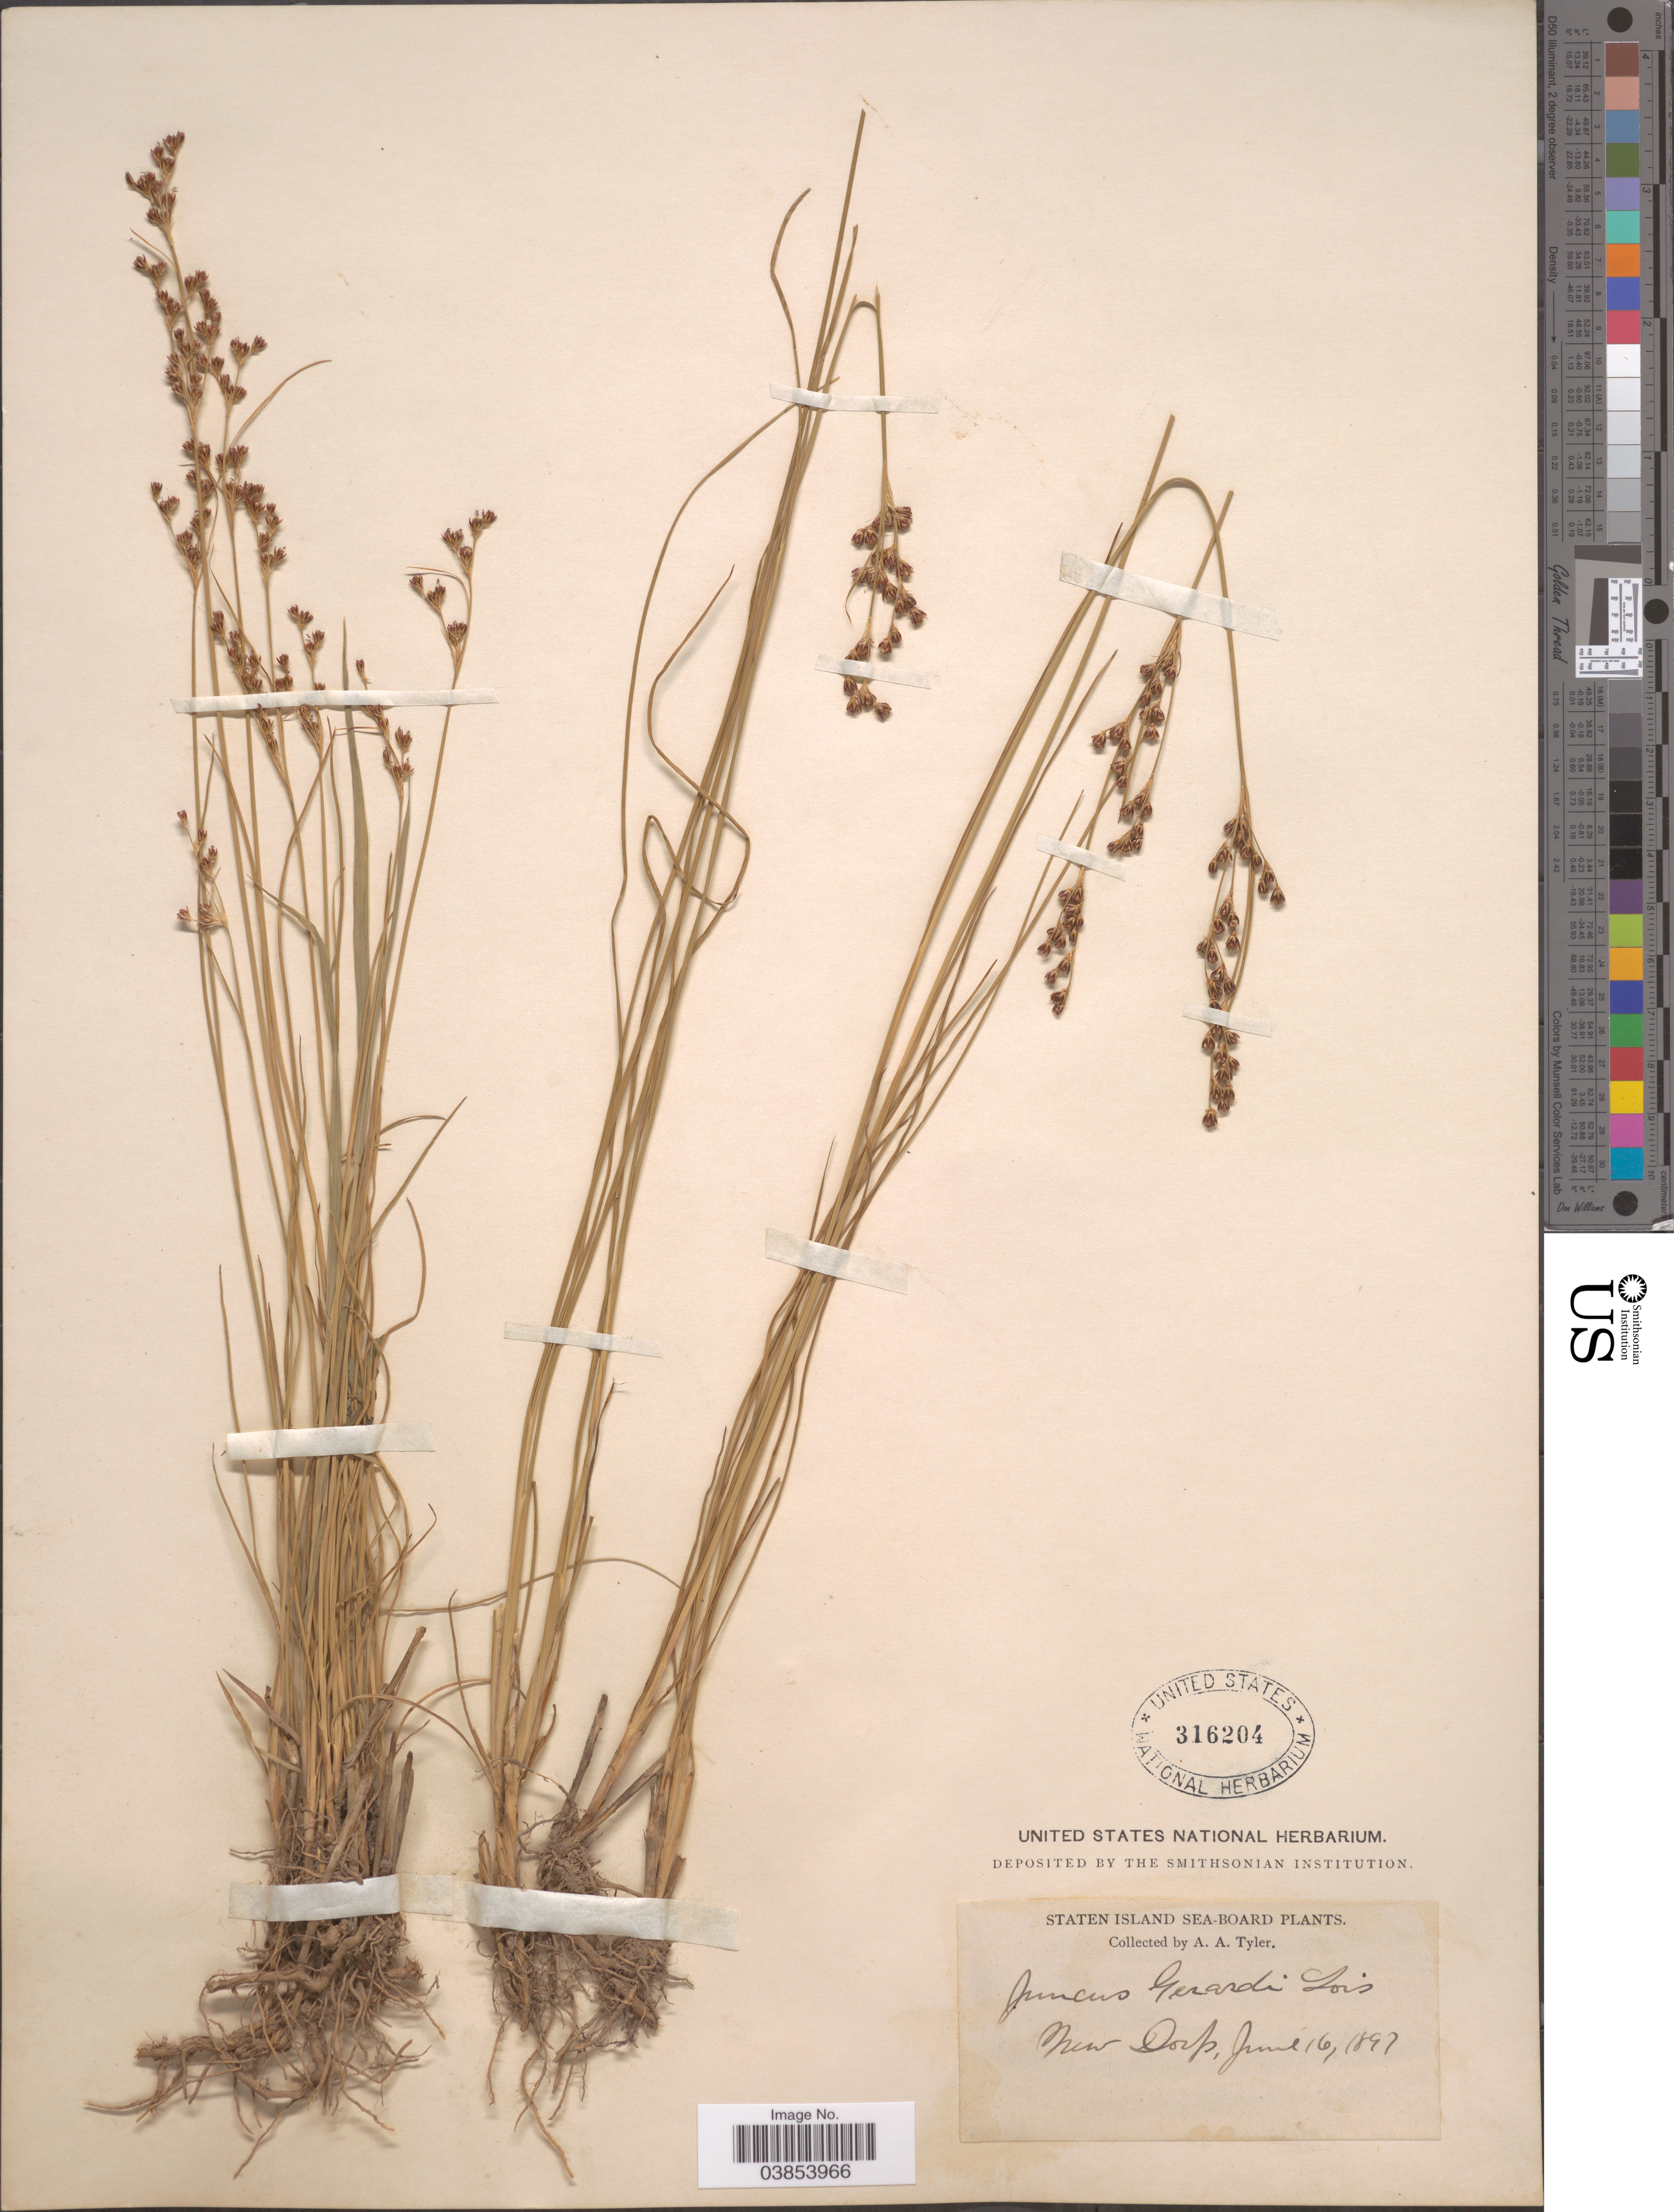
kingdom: Plantae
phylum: Tracheophyta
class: Liliopsida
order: Poales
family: Juncaceae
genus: Juncus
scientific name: Juncus gerardi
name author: Loisel.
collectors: A. Tyler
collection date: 1897-06-16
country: United States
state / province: New York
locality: Staten Island Sea-Board. New Dorp.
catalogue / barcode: US 316204